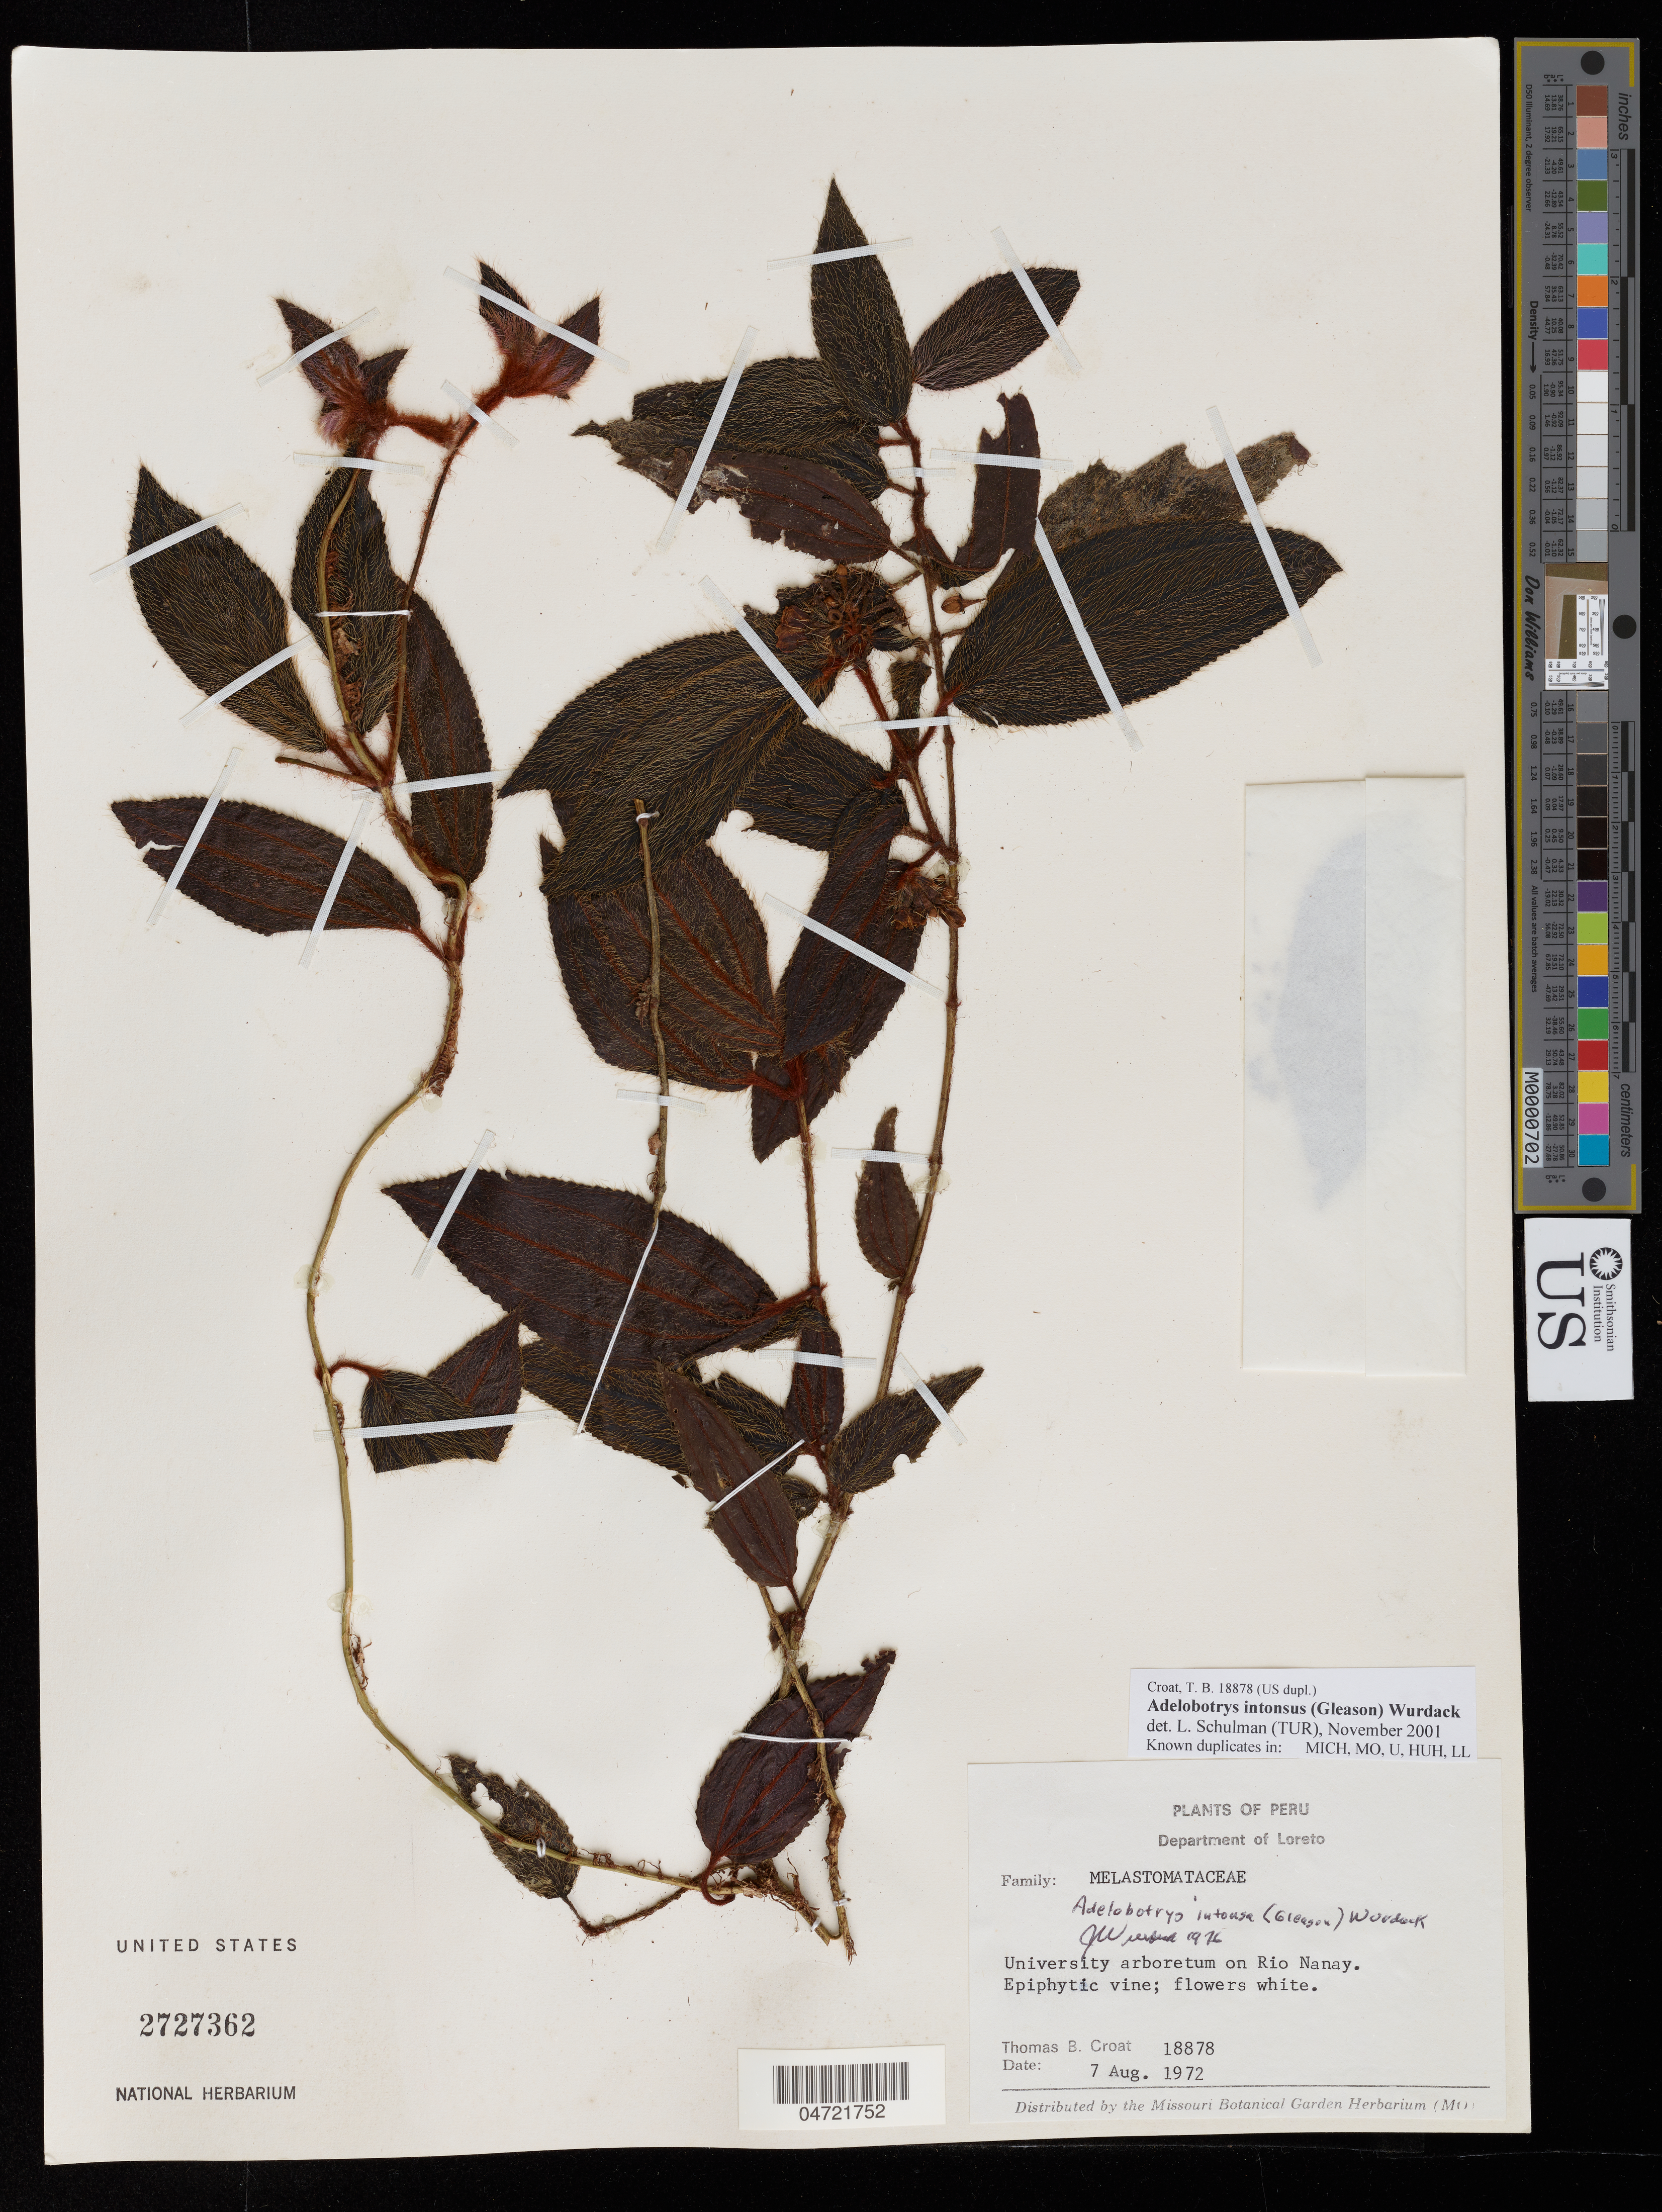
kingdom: Plantae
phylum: Tracheophyta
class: Magnoliopsida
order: Myrtales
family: Melastomataceae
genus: Adelobotrys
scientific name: Adelobotrys intonsus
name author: (Gleason) Wurdack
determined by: Schulman, Leif, (TUR), University of Turku (FINLAND)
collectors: T. B. Croat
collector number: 18878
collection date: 1972-08-07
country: Peru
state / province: Loreto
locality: University arboretum on Rio Nanya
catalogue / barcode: US 2727362